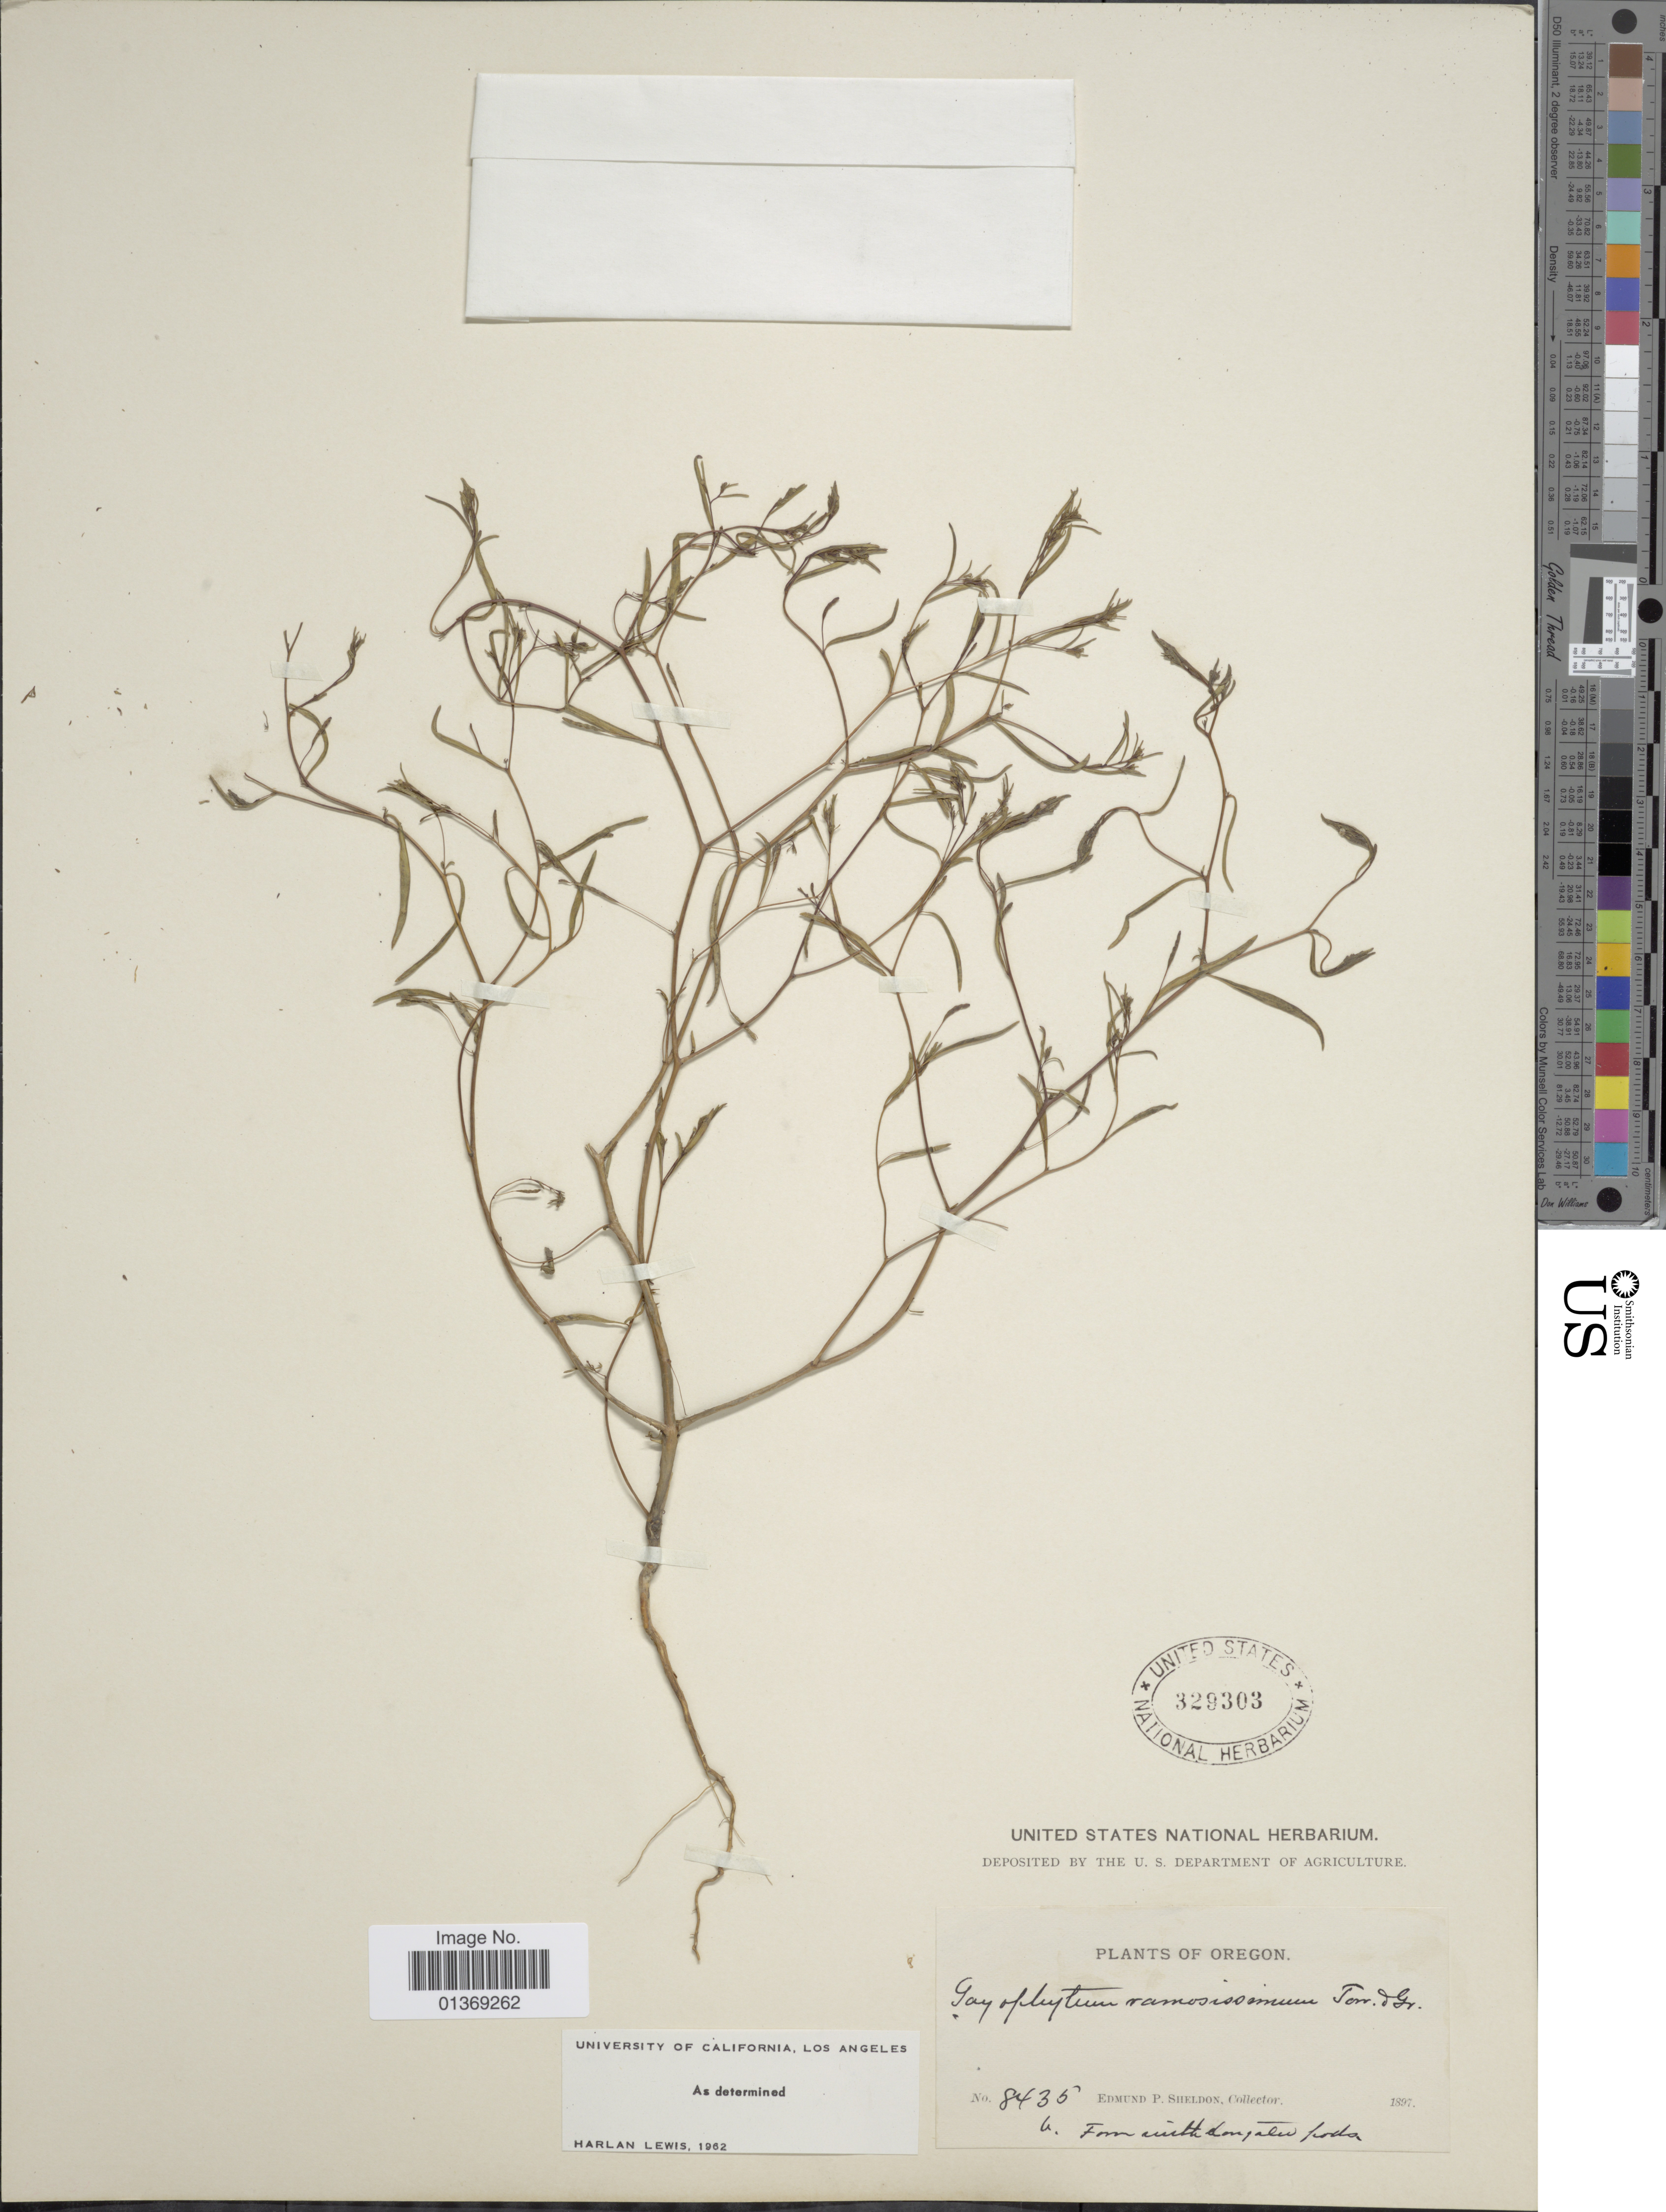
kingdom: Plantae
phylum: Tracheophyta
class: Magnoliopsida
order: Myrtales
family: Onagraceae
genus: Gayophytum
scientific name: Gayophytum ramosissimum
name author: Torr. & A. Gray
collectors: E. P. Sheldon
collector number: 8435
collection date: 1897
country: United States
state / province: Oregon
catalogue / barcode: US 329303